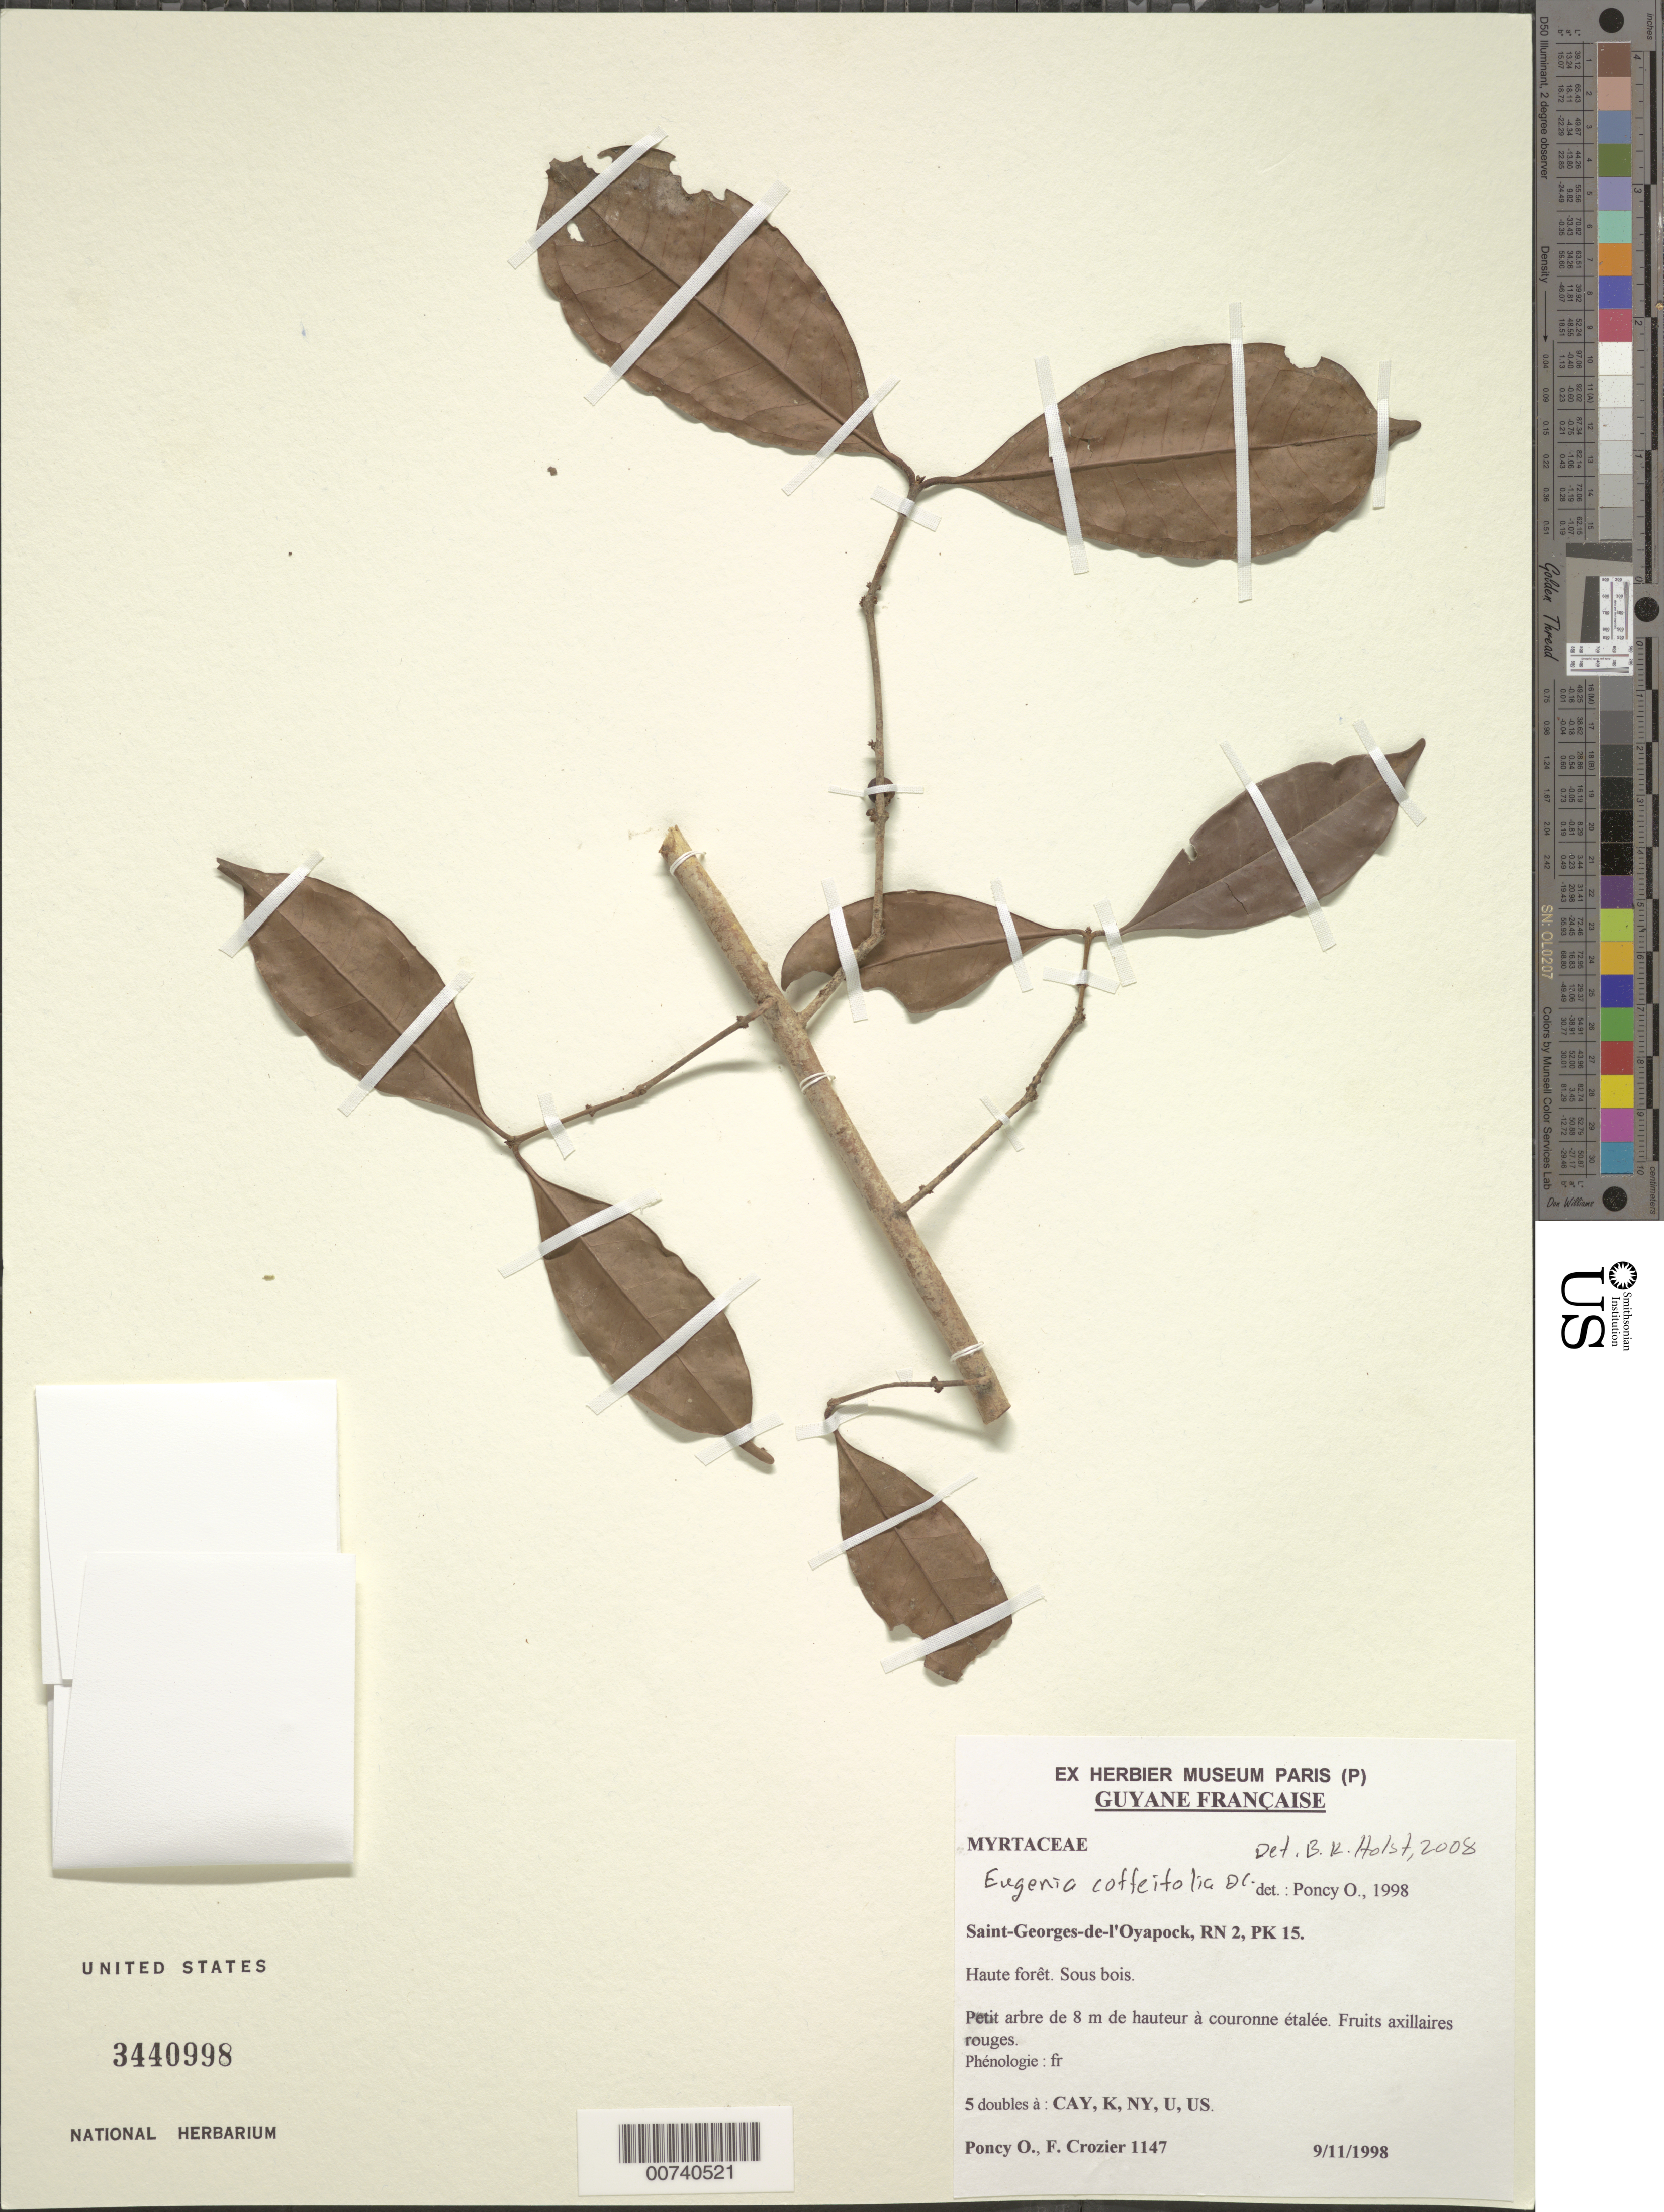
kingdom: Plantae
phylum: Tracheophyta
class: Magnoliopsida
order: Myrtales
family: Myrtaceae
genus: Eugenia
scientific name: Eugenia sinemariensis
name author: Aubl.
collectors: O. Poncy & F. Crozier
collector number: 1147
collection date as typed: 9-Nov-98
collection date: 1998-11-09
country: French Guiana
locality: Saint George de l'Oyapock, RN 2, PK 15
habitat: High forest; understory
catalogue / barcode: US 3440998